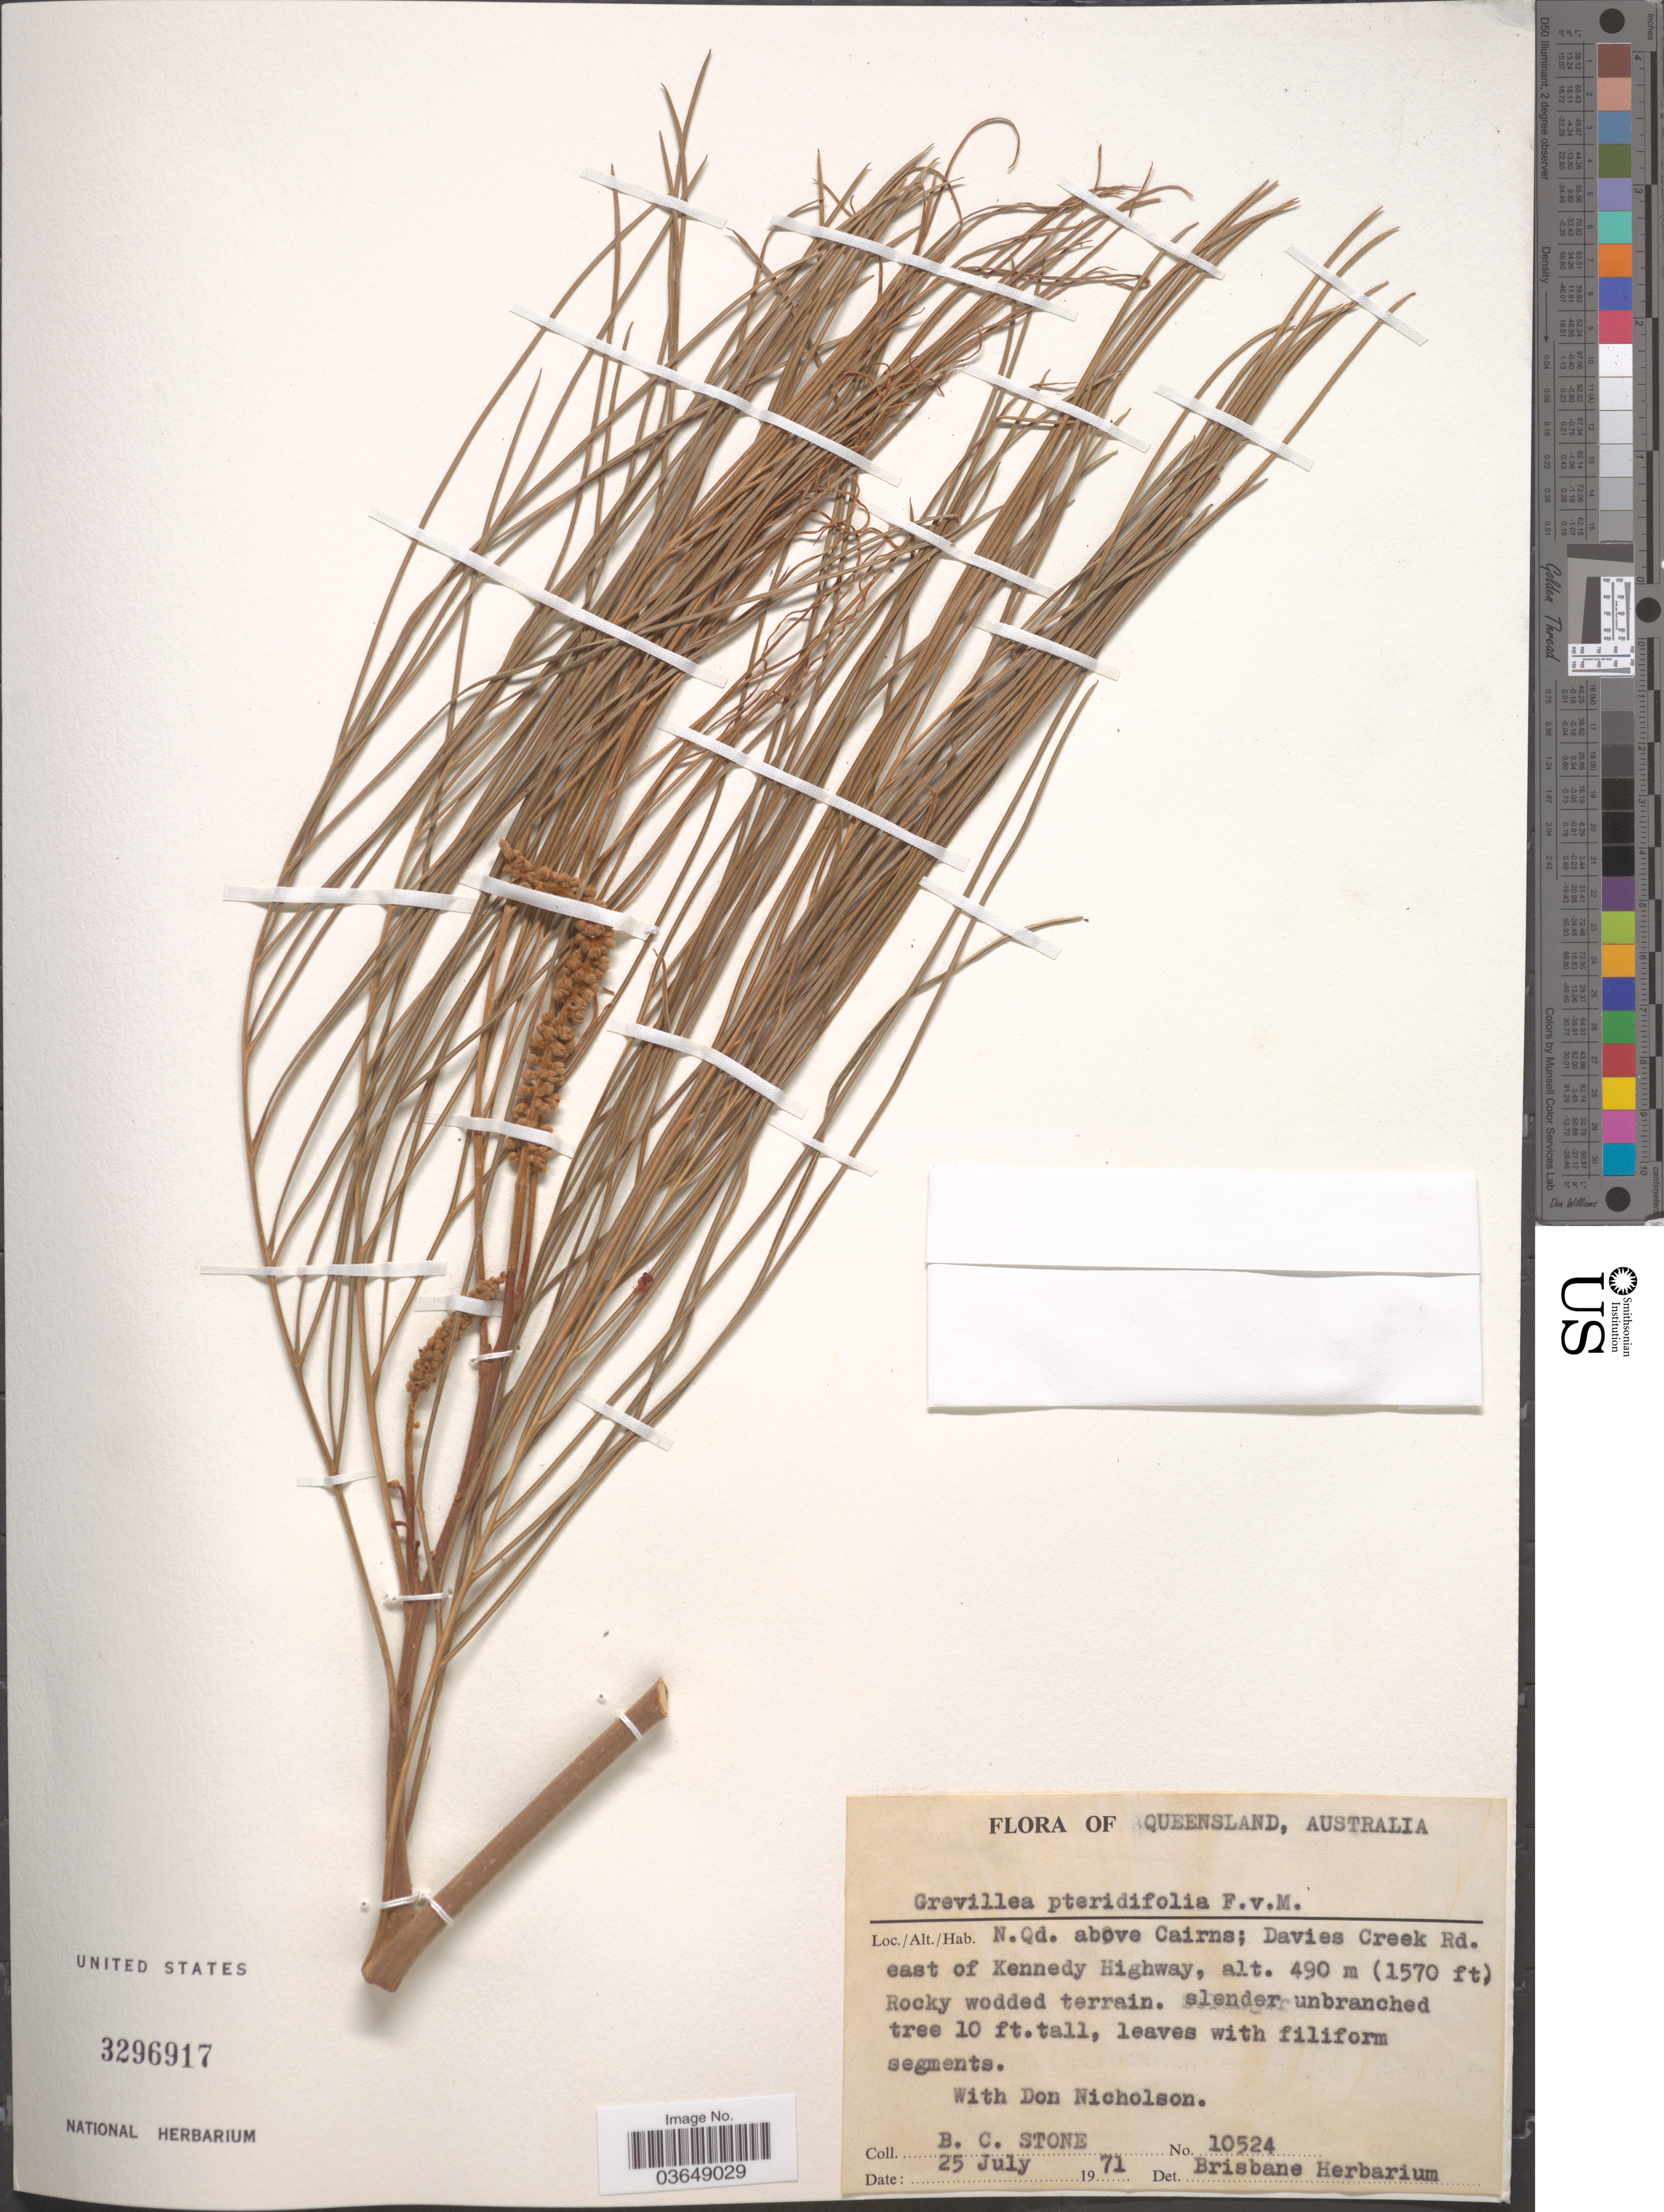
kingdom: Plantae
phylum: Tracheophyta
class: Magnoliopsida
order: Proteales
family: Proteaceae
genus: Grevillea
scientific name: Grevillea pteridifolia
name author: Knight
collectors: B. C. Stone & D. Nicholson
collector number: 10524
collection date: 1971-07-25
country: Australia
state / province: Queensland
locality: N. Qd. above Cairns; Davies Creek Rd. east of Kennedy Highway.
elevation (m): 490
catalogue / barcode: US 3296917